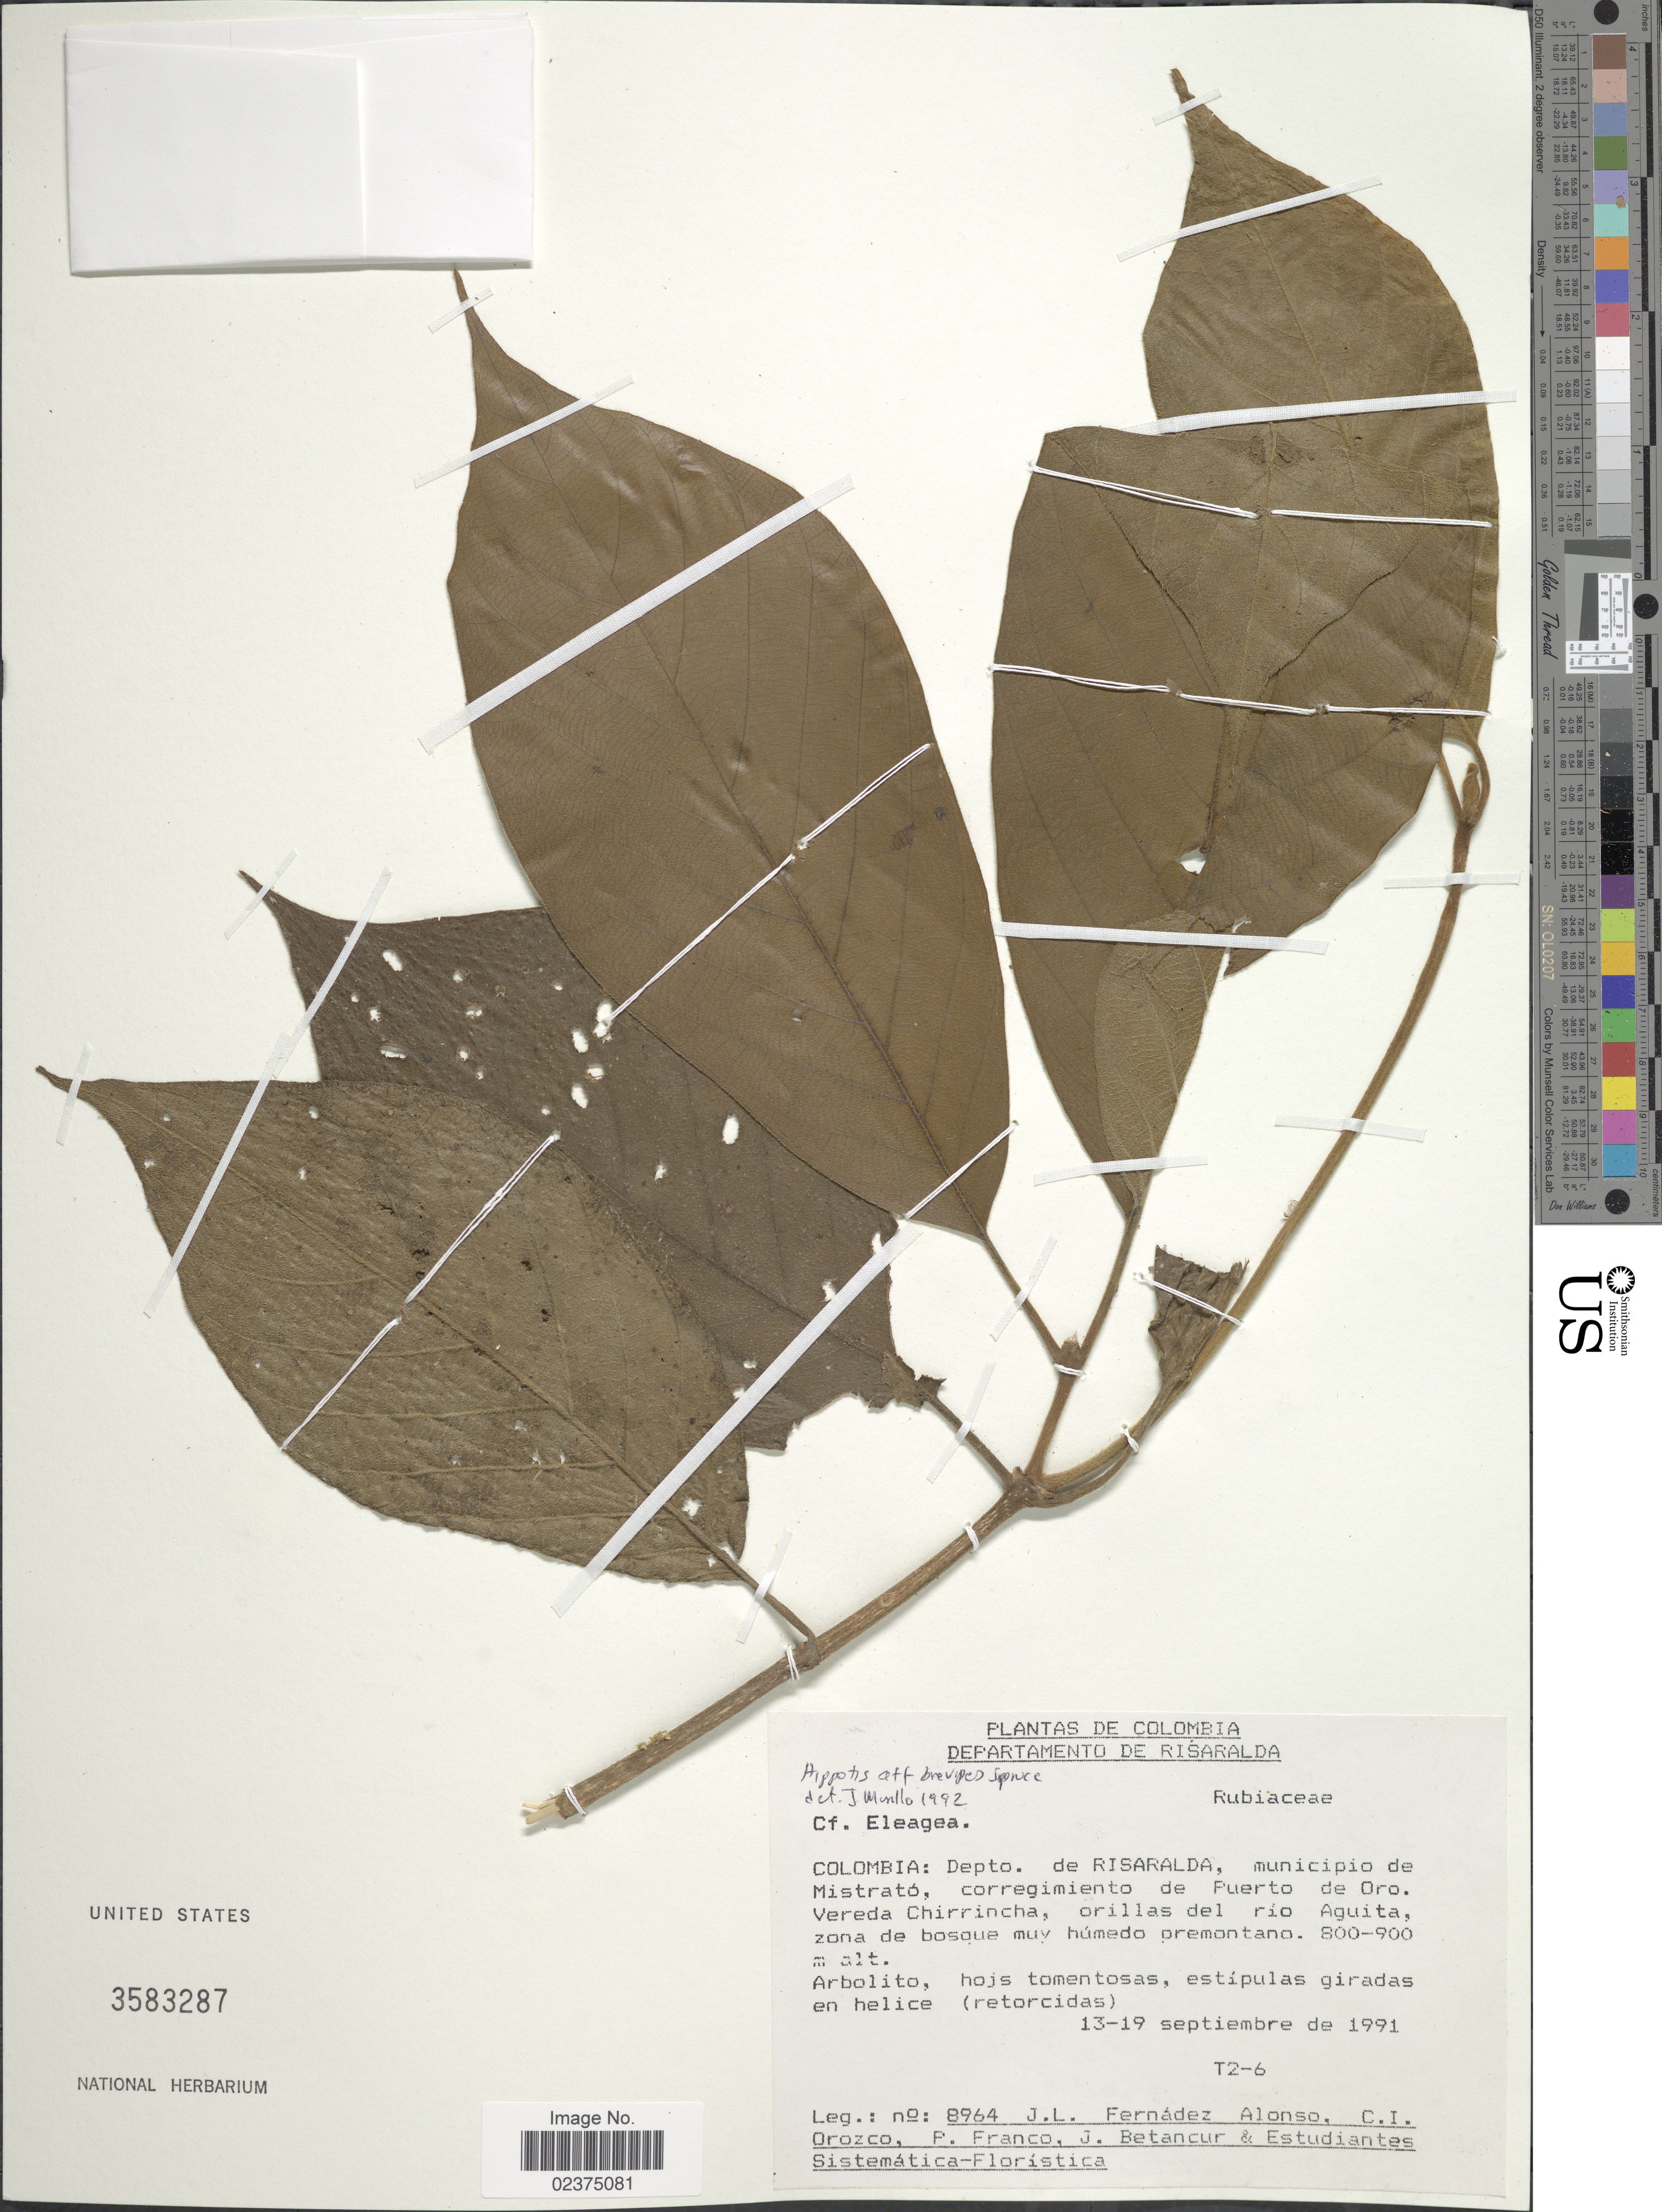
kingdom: Plantae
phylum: Tracheophyta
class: Magnoliopsida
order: Gentianales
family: Rubiaceae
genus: Hippotis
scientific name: Hippotis brevipes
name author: Spruce ex K. Schum.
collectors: J. L. Fernández-Alonso, P. Franco, J. Betancur & Estudiantes Sistematica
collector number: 8964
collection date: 1991-09-13/1991-09-19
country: Colombia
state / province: Risaralda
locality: Municipio de Mistrato, corregimiento de Puerto de Oro, Vereda Chirrincha, orillas del rio Aguita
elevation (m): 800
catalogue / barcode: US 3583287